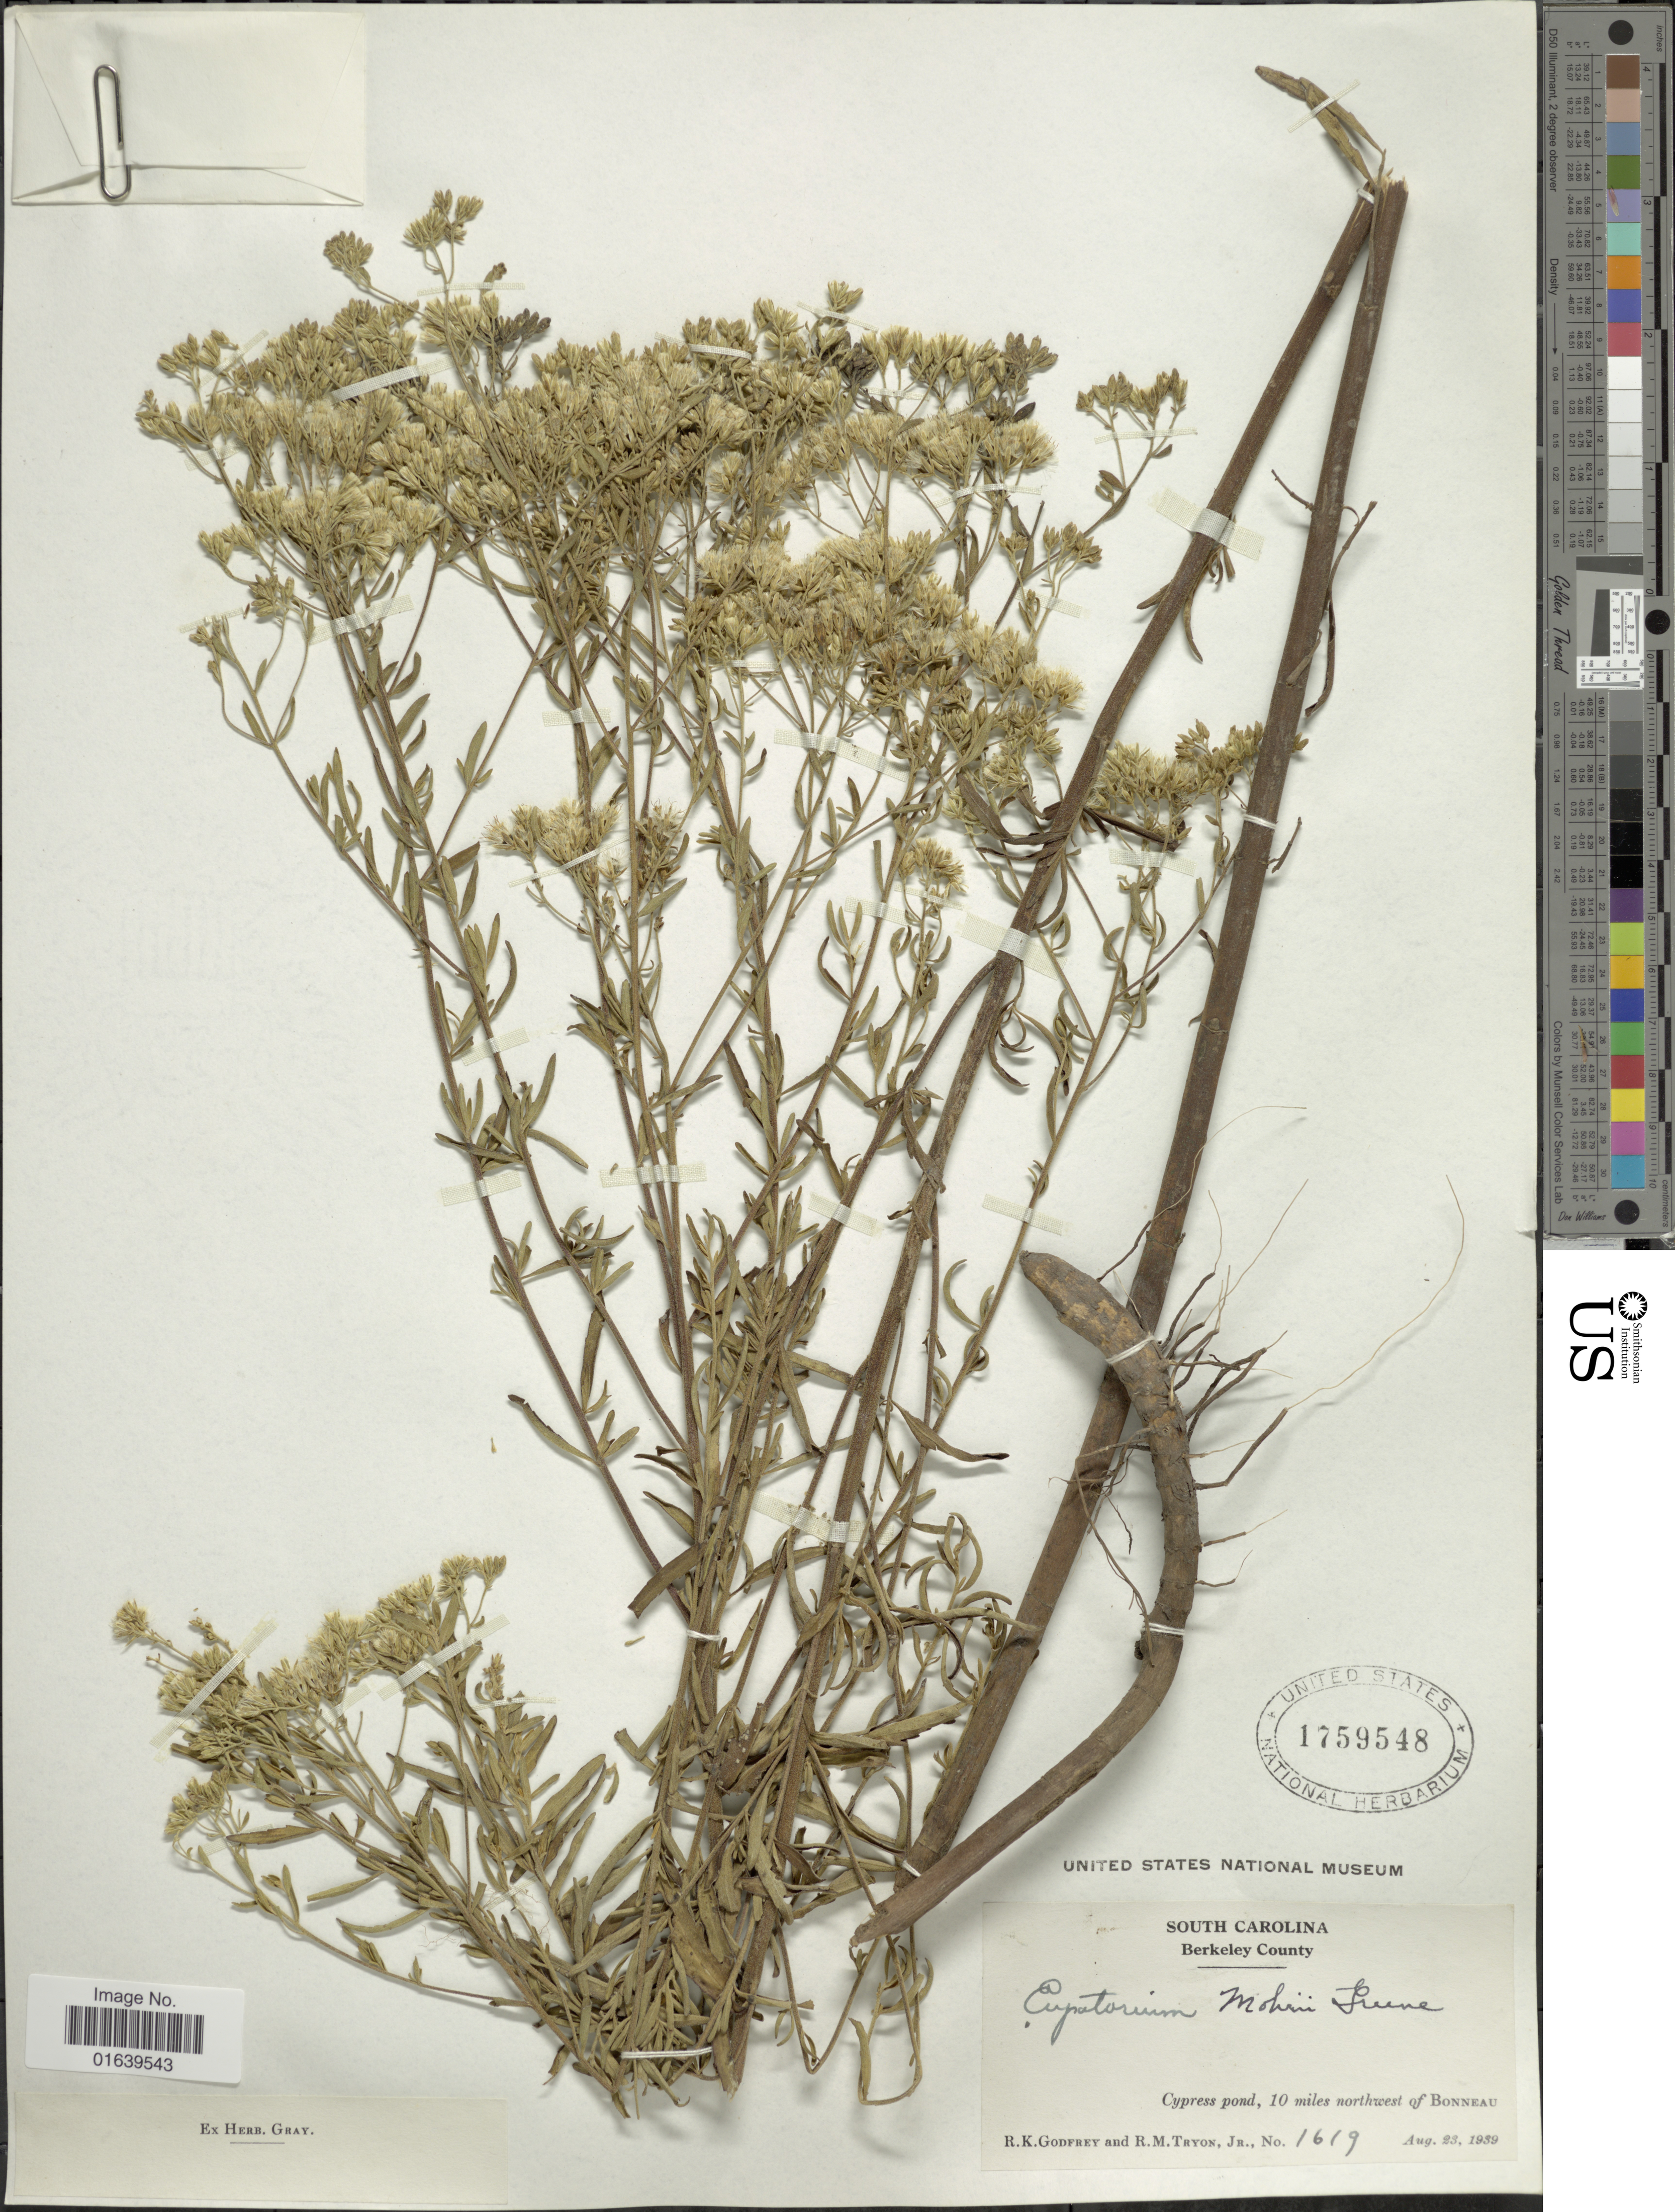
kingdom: Plantae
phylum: Tracheophyta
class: Magnoliopsida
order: Asterales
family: Asteraceae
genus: Eupatorium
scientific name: Eupatorium mohrii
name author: Greene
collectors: R. K. Godfrey & R. M. Tryon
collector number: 1619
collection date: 1939-08-23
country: United States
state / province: South Carolina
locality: Berkeley County, Cypress pond, 10 miles northwest of Bonneau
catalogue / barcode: US 1759548